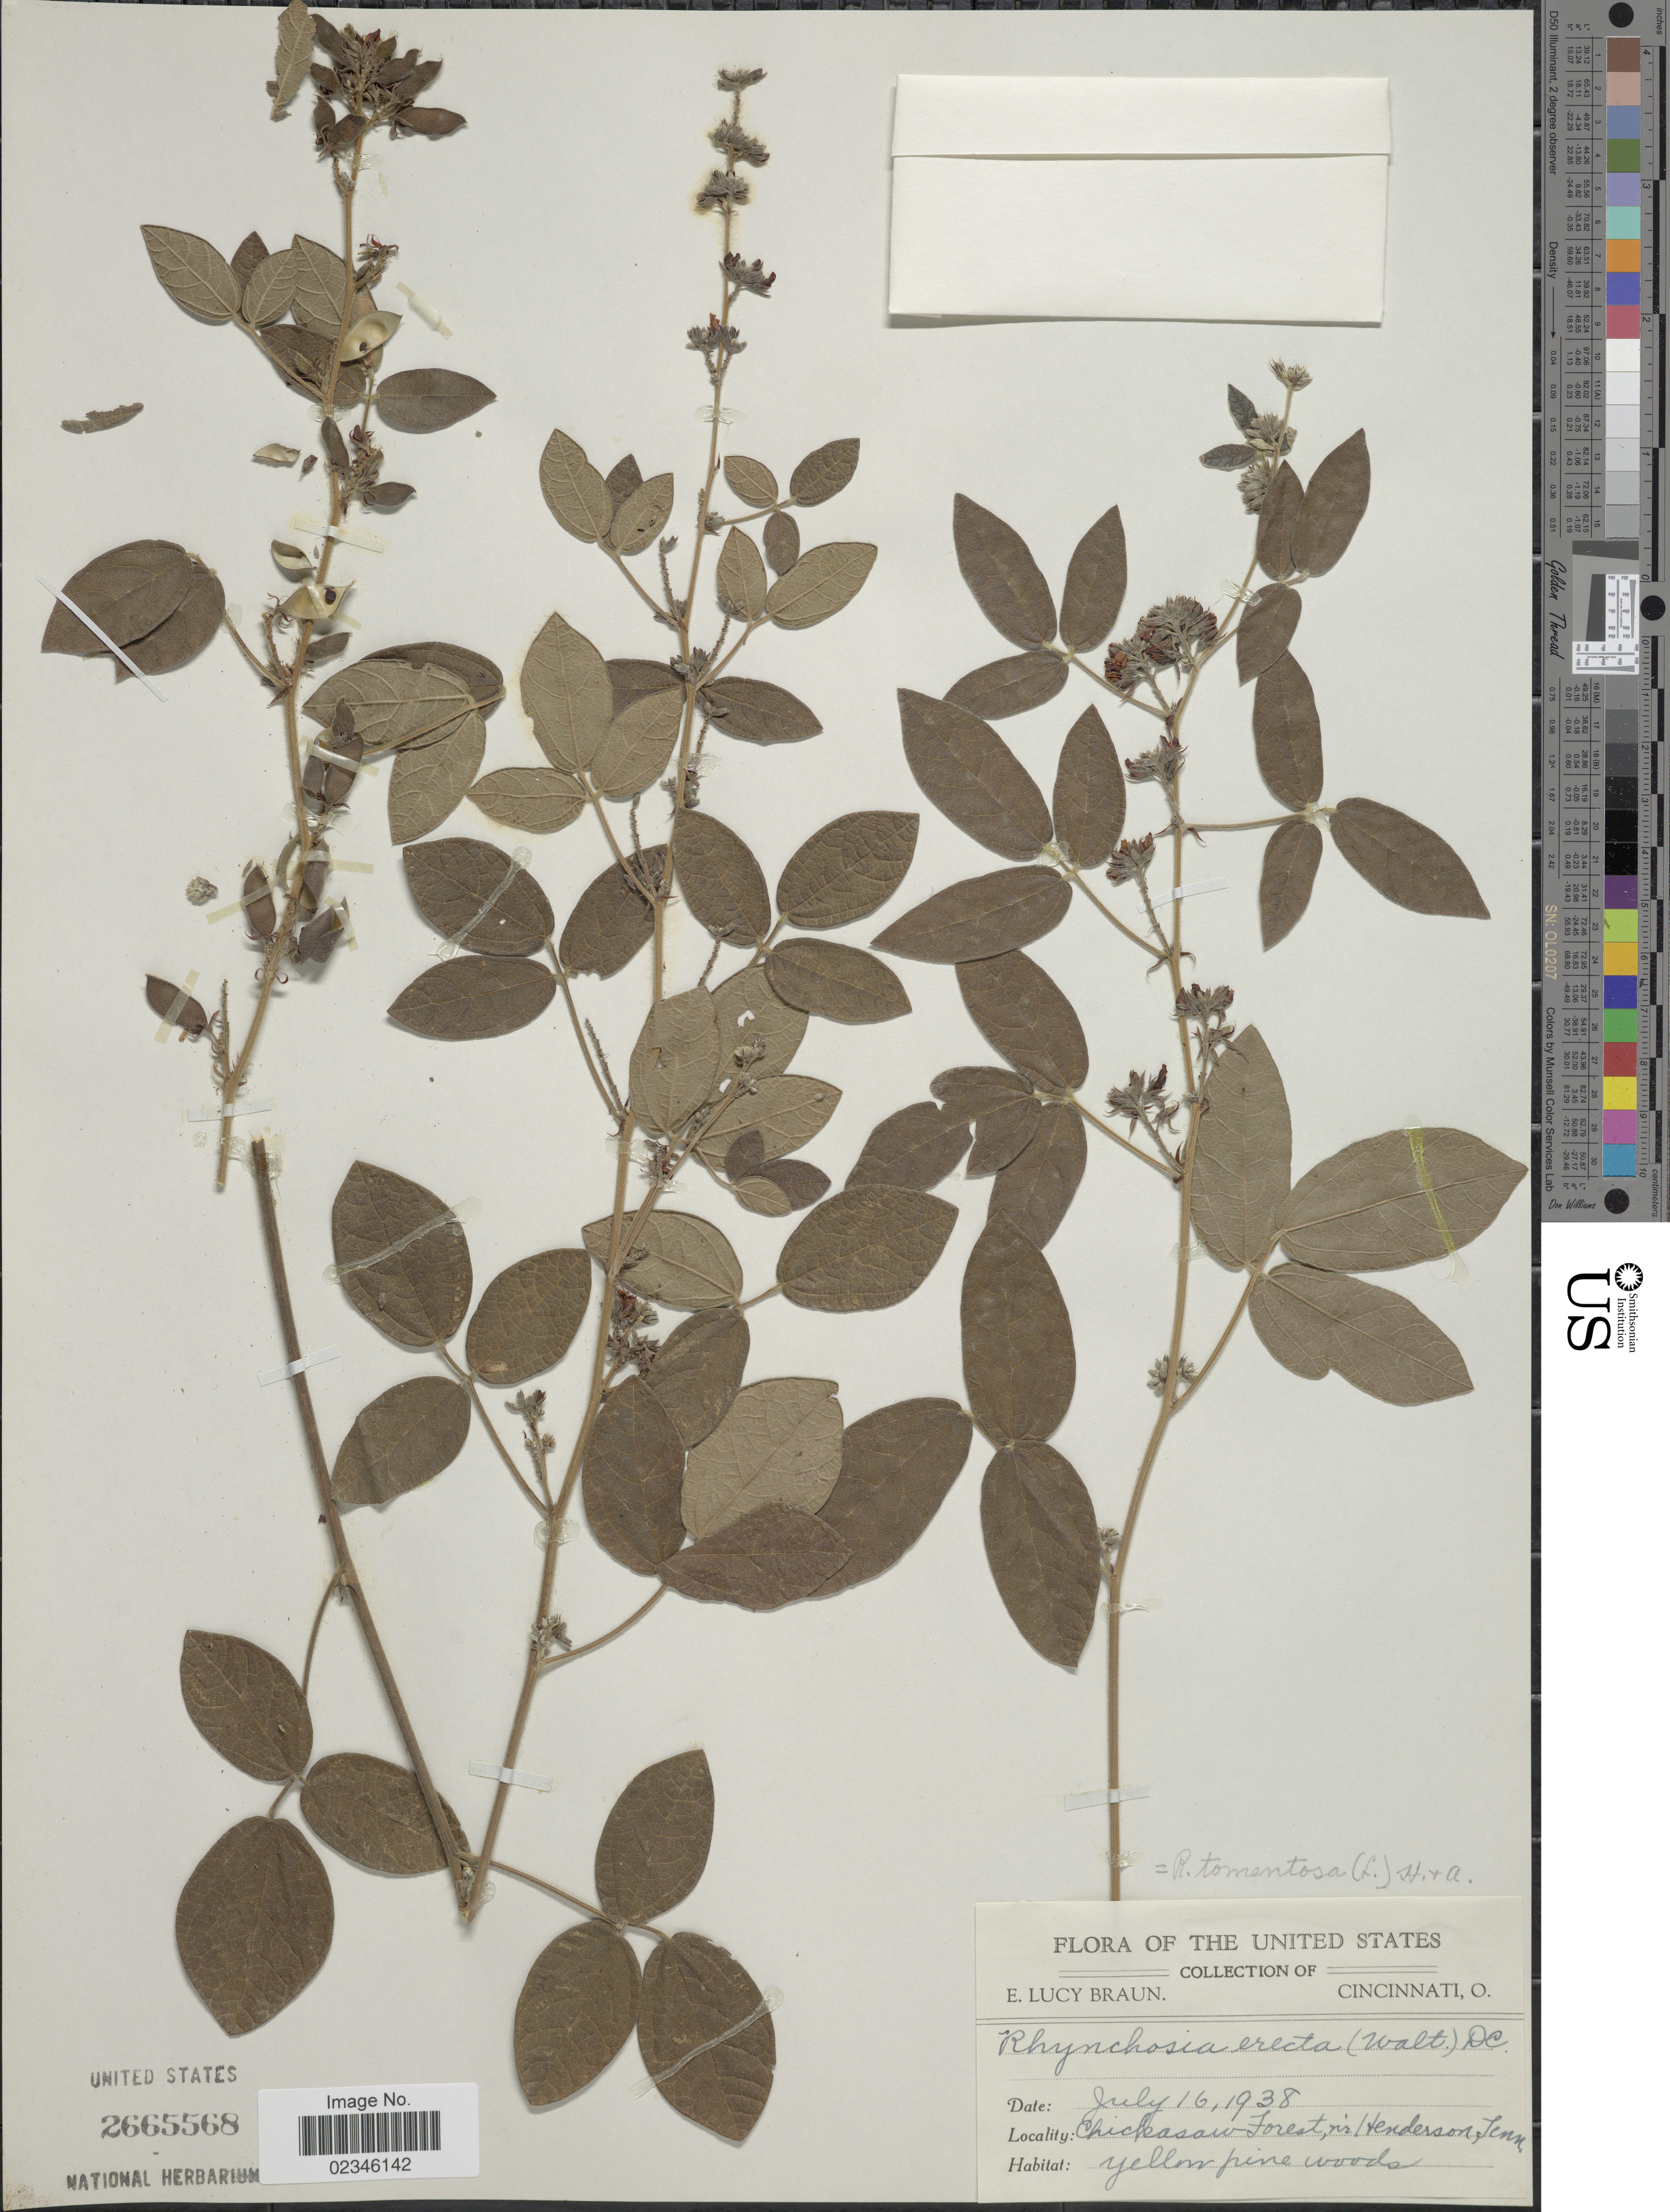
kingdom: Plantae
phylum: Tracheophyta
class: Magnoliopsida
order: Fabales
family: Fabaceae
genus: Rhynchosia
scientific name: Rhynchosia tomentosa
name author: (L.) Hook. & Arn.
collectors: E. L. Braun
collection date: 1938-07-16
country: United States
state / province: Tennessee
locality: Chickasaw Forest, nr. Henderson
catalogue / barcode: US 2665568